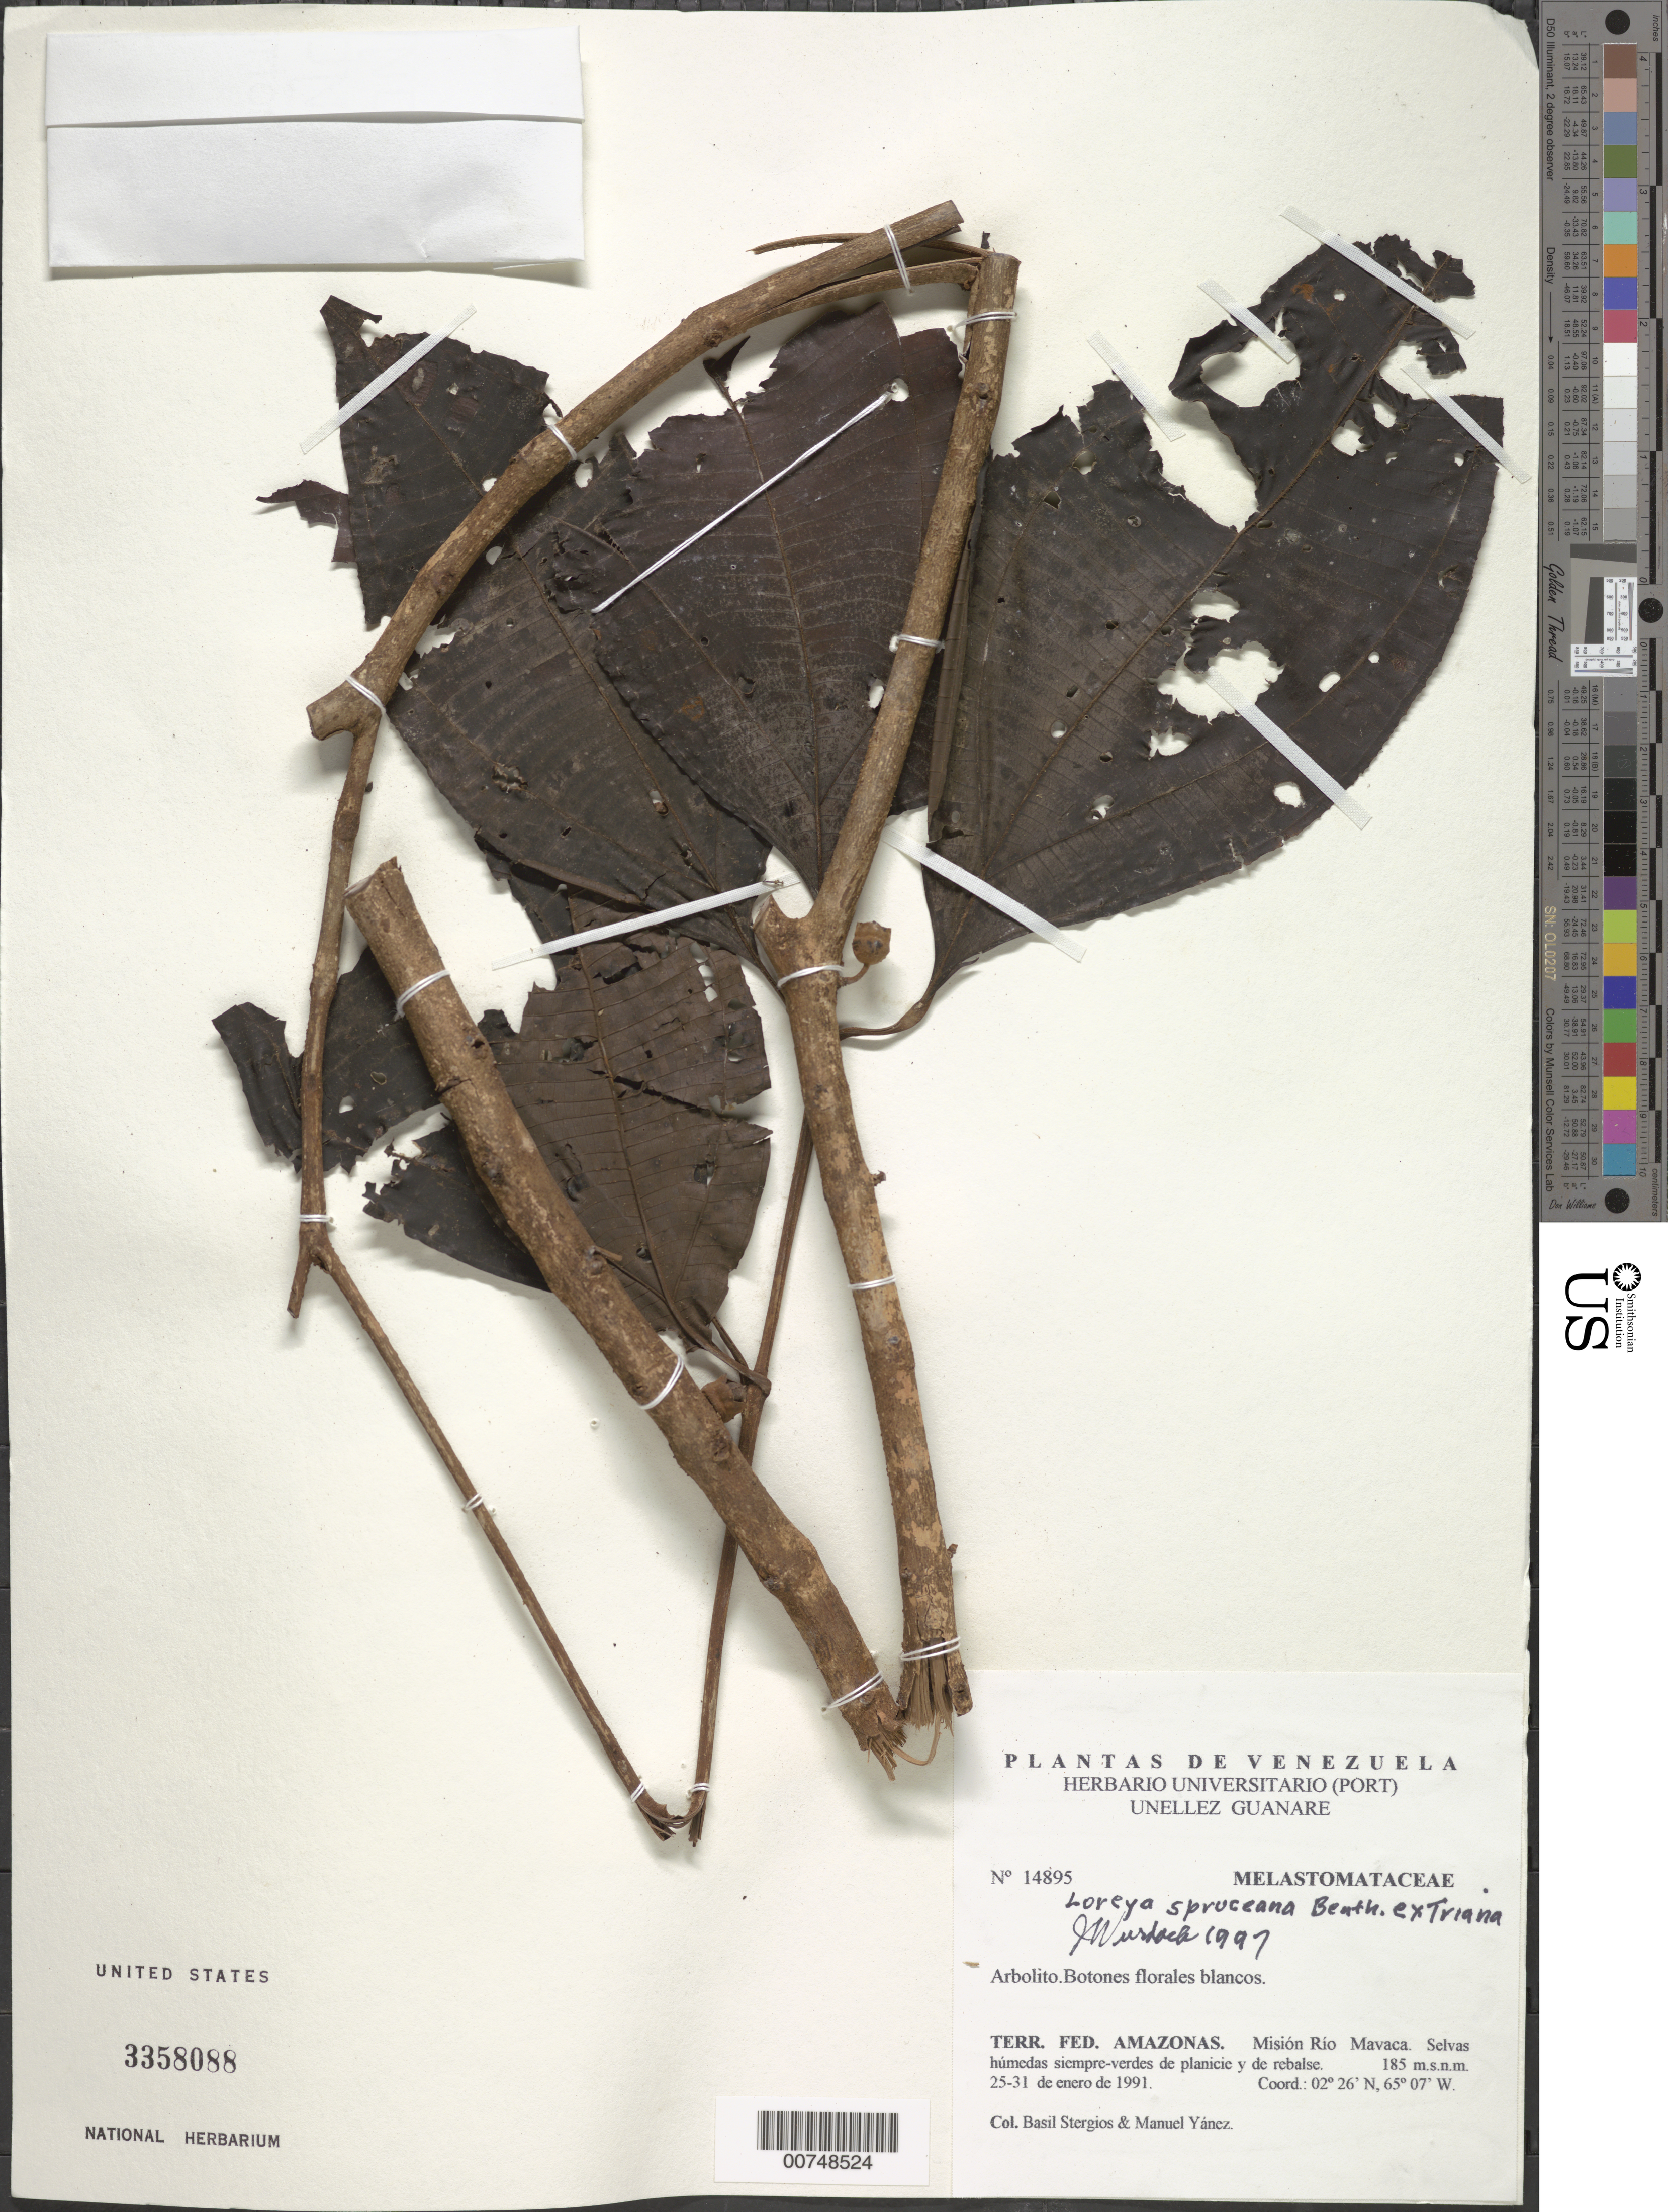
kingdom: Plantae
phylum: Tracheophyta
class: Magnoliopsida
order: Myrtales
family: Melastomataceae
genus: Bellucia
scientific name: Bellucia spruceana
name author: (Triana) J.F. Macbr.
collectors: B. G. Stergios, B. G. Stergios & M. Yanez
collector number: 14895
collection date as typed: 25-Jan-91 to 31-Jan-91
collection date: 1991-01-25/1991-01-31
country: Venezuela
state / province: Amazonas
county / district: Río Negro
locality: Mision Río Mavaca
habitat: Selvas húmedas siempre-verdes de planici y de rebalse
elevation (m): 185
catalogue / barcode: US 3358088